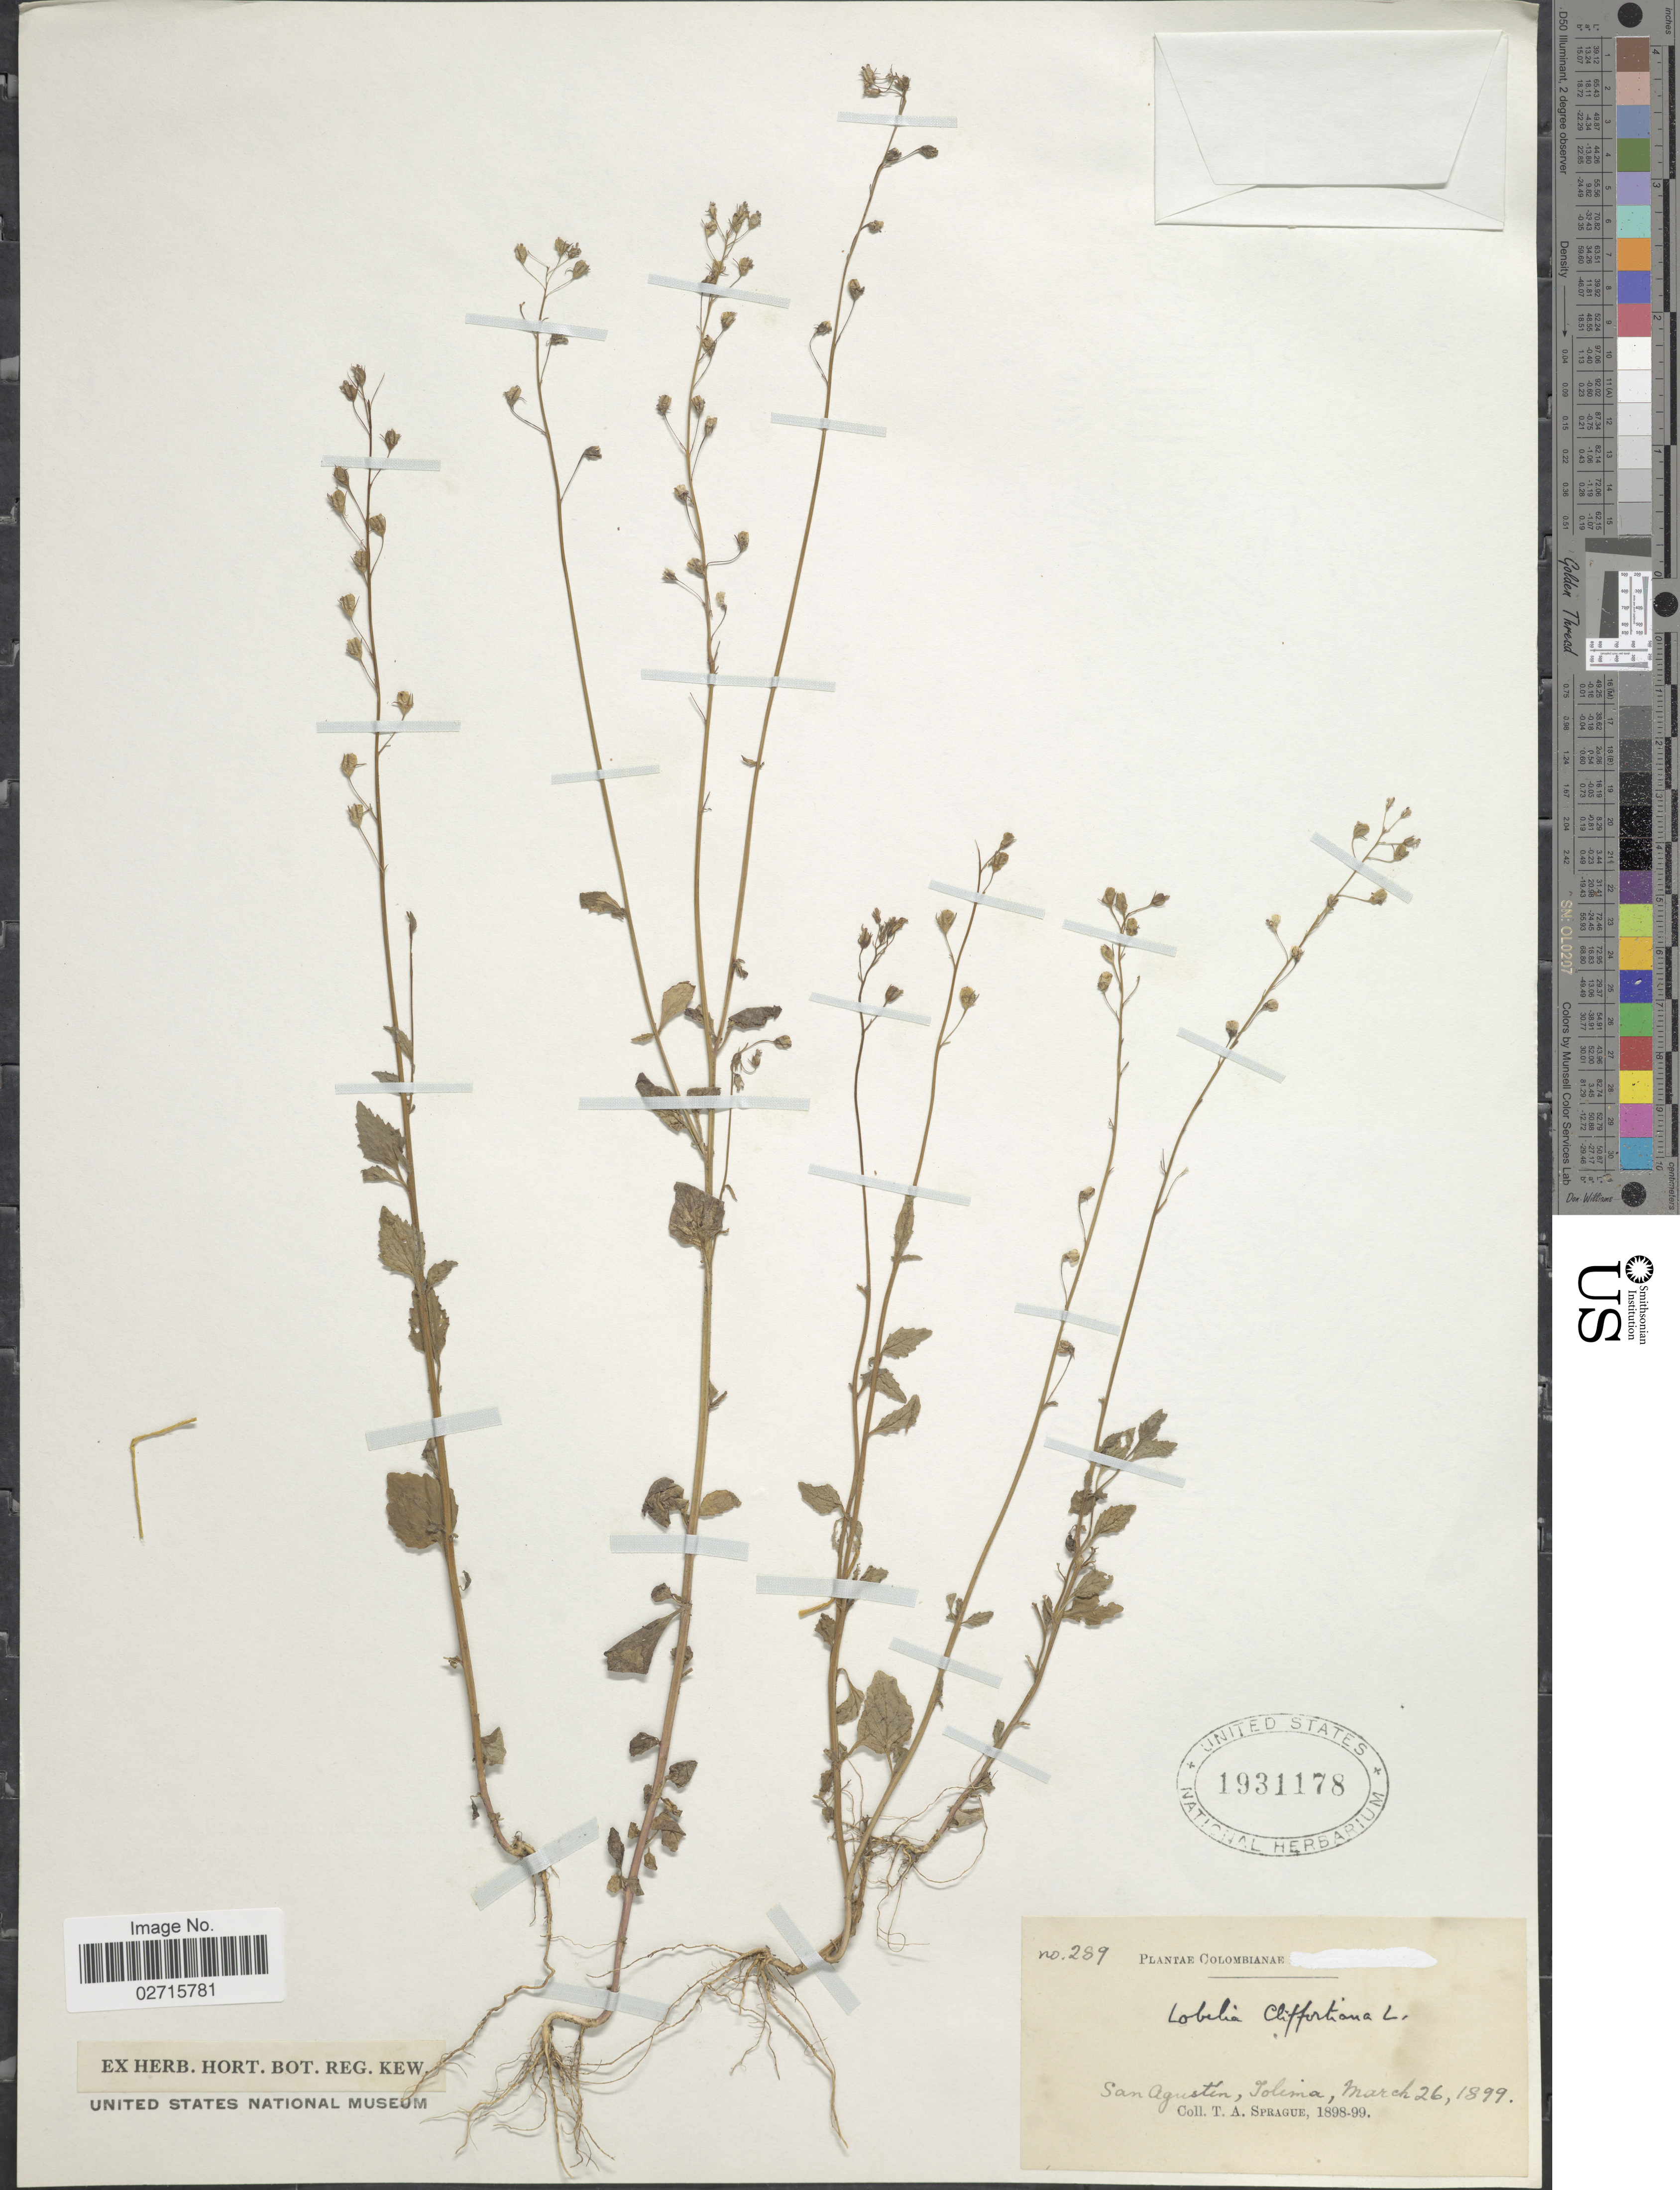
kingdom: Plantae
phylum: Tracheophyta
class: Magnoliopsida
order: Asterales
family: Campanulaceae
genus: Lobelia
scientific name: Lobelia xalapensis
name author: Kunth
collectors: T. A. Sprague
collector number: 289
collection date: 1899-03-26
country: Colombia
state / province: Tolima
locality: San Augustin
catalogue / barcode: US 1931178